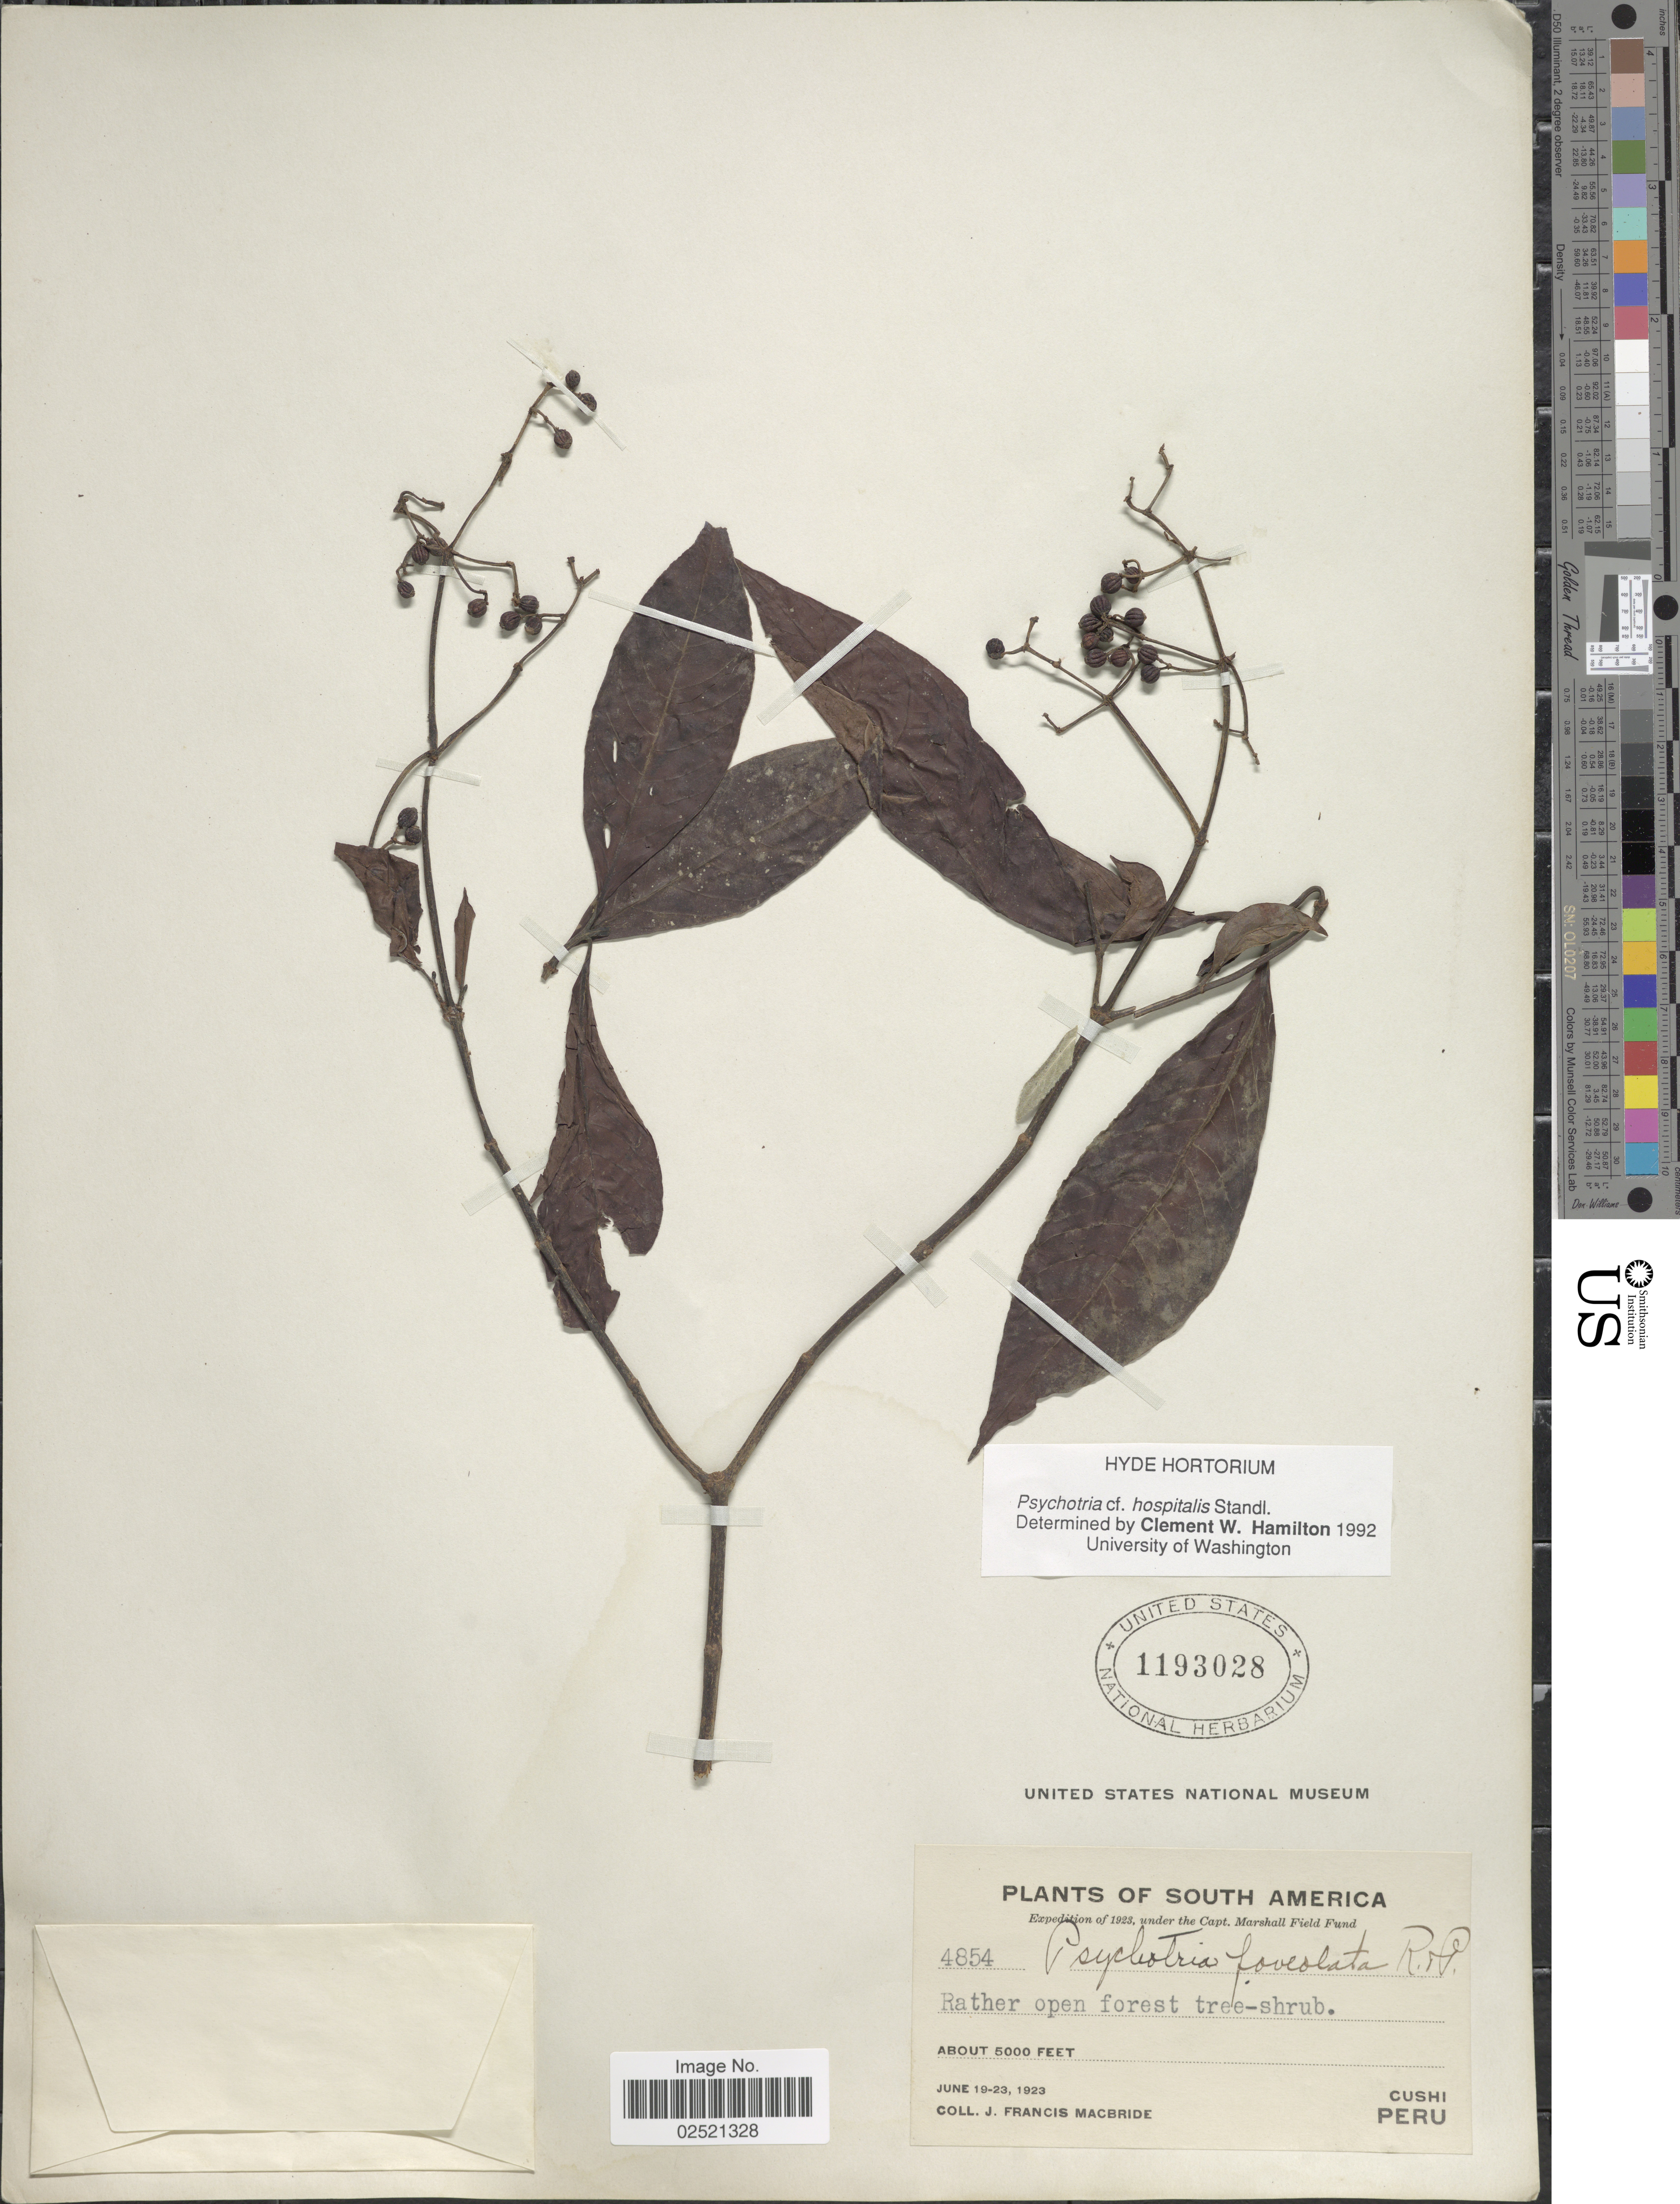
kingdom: Plantae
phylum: Tracheophyta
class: Magnoliopsida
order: Gentianales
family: Rubiaceae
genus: Psychotria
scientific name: Psychotria hospitalis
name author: Standl.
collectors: J. F. Macbride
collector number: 4854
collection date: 1923-06-19/1923-06-23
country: Peru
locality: Cushi.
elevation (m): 1524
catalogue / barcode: US 1193028